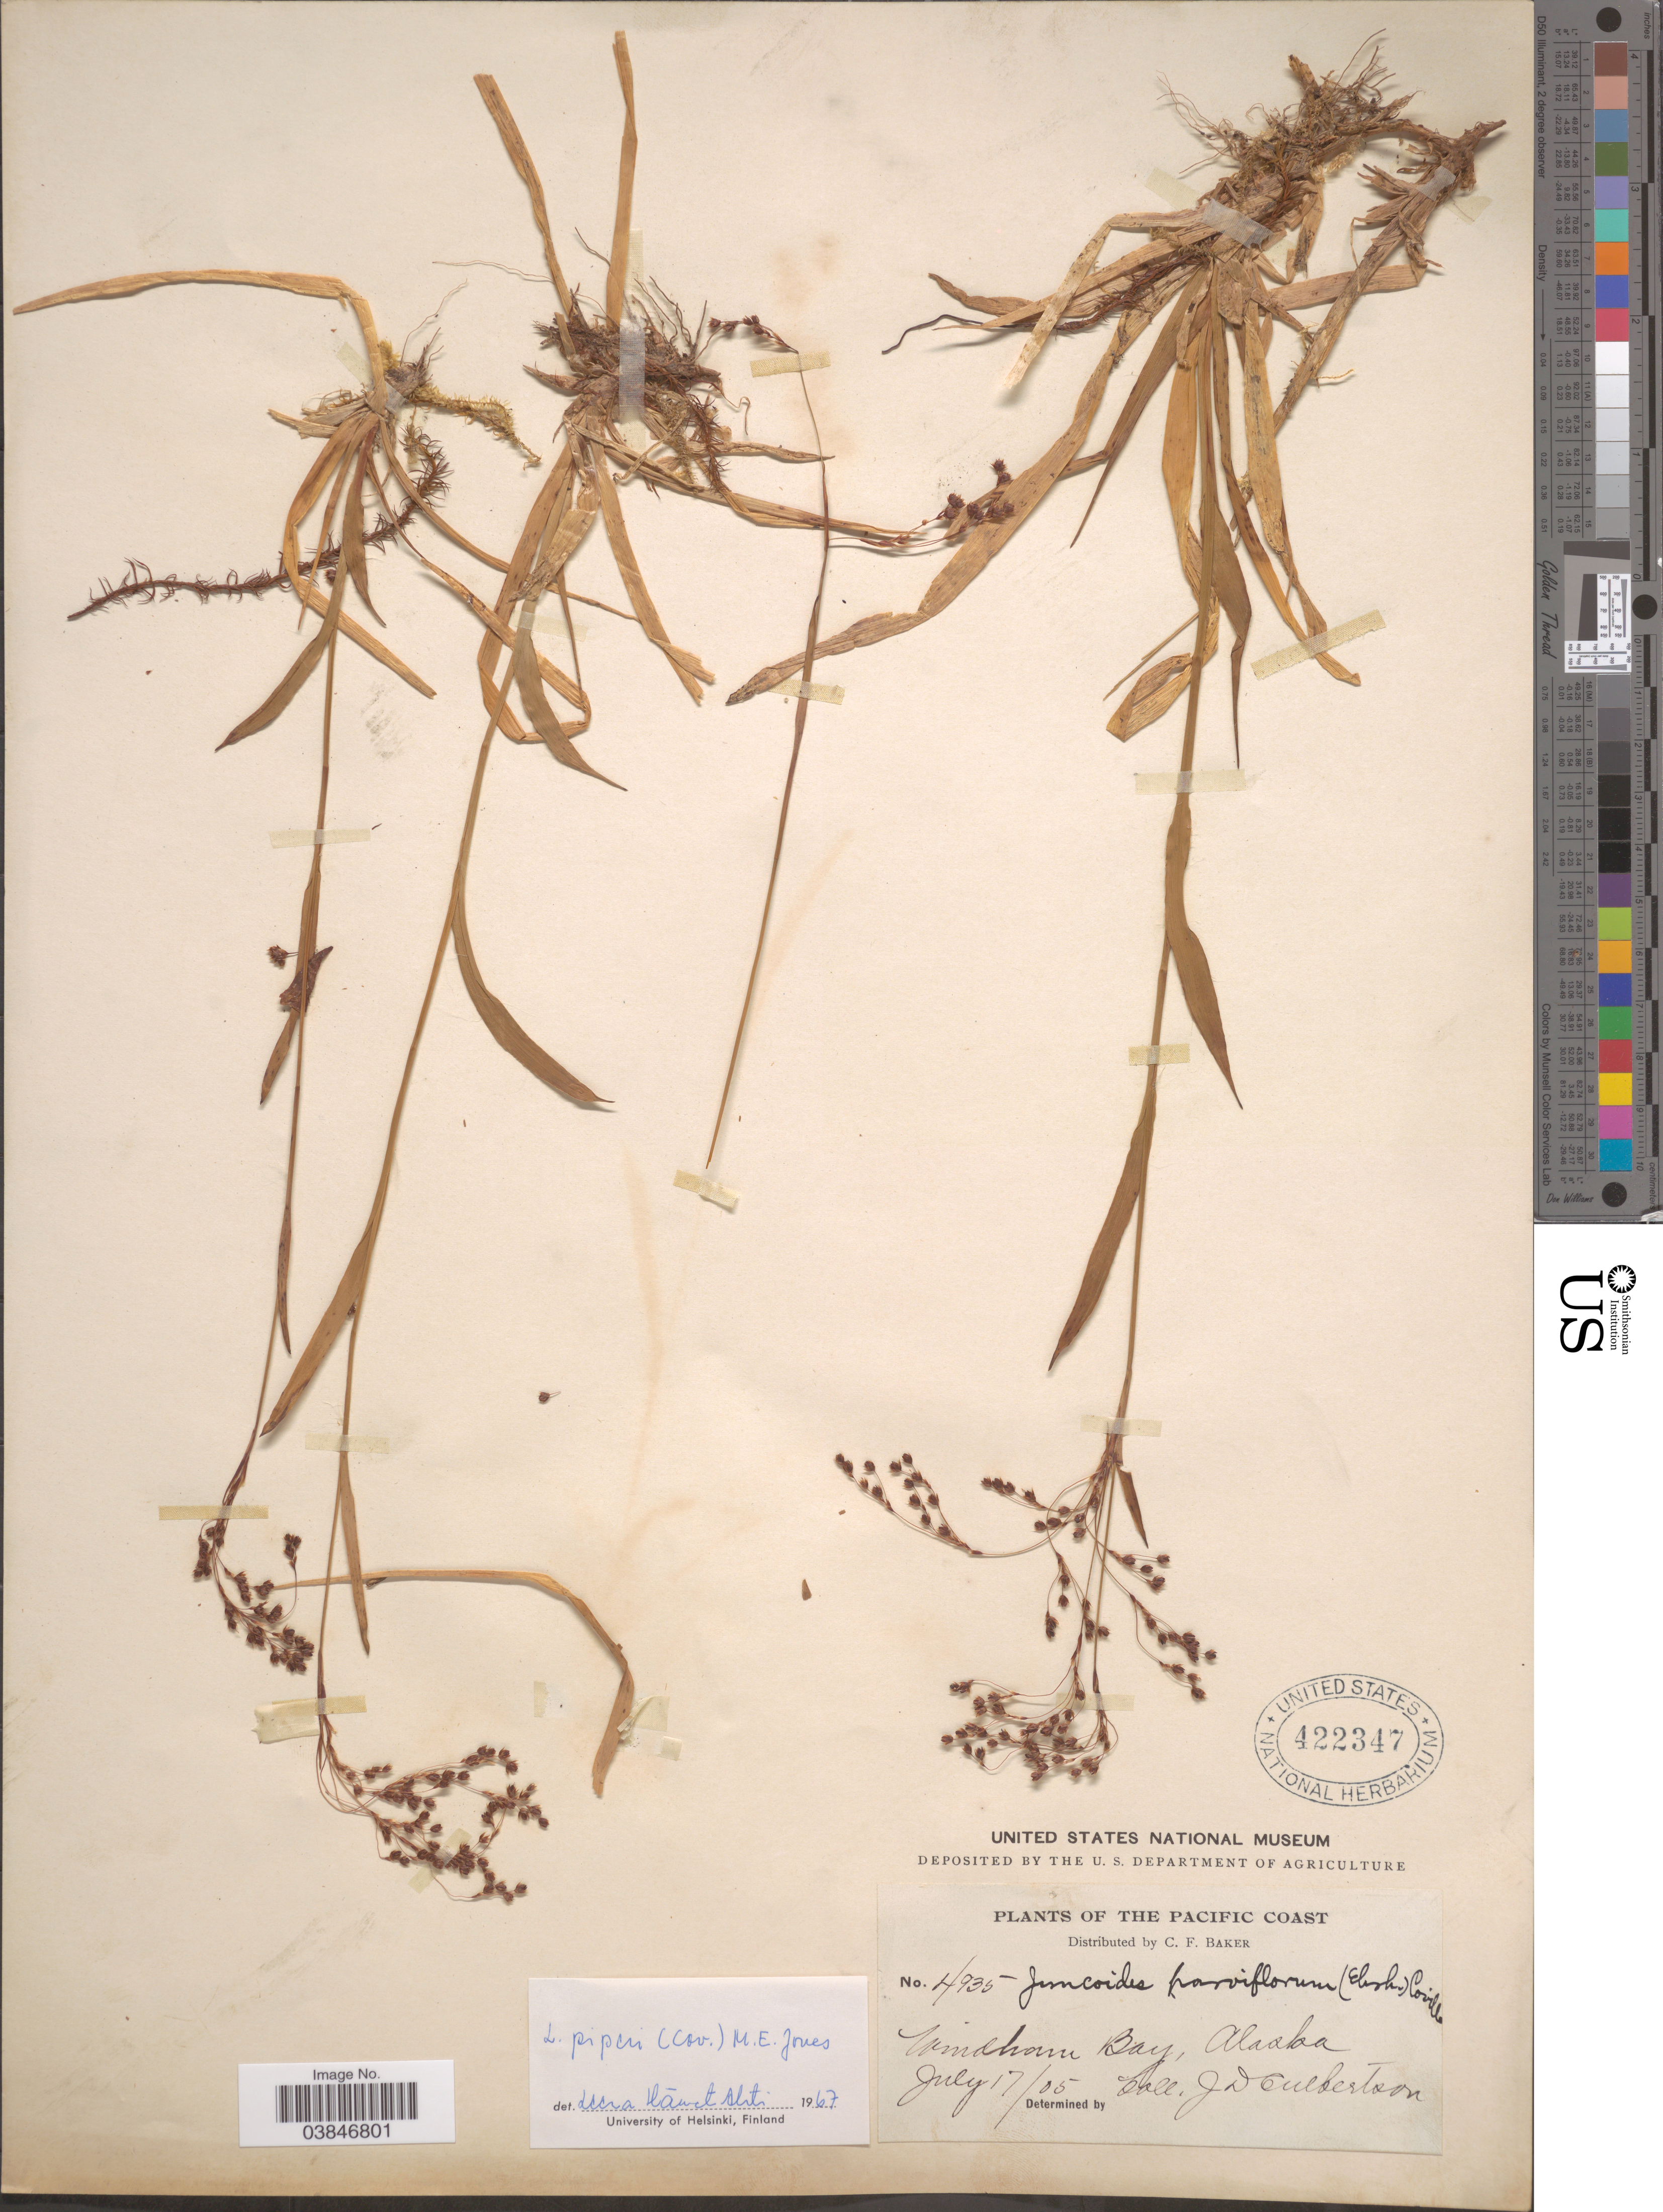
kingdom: Plantae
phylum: Tracheophyta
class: Liliopsida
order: Poales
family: Juncaceae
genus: Luzula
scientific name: Luzula piperi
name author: (Coville) M.E. Jones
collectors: J. Culbertson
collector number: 4935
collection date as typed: Transcribed d/m/y: 17/7/5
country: United States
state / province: Alaska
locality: The Pacific Coast. Windham Bay.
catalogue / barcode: US 422347